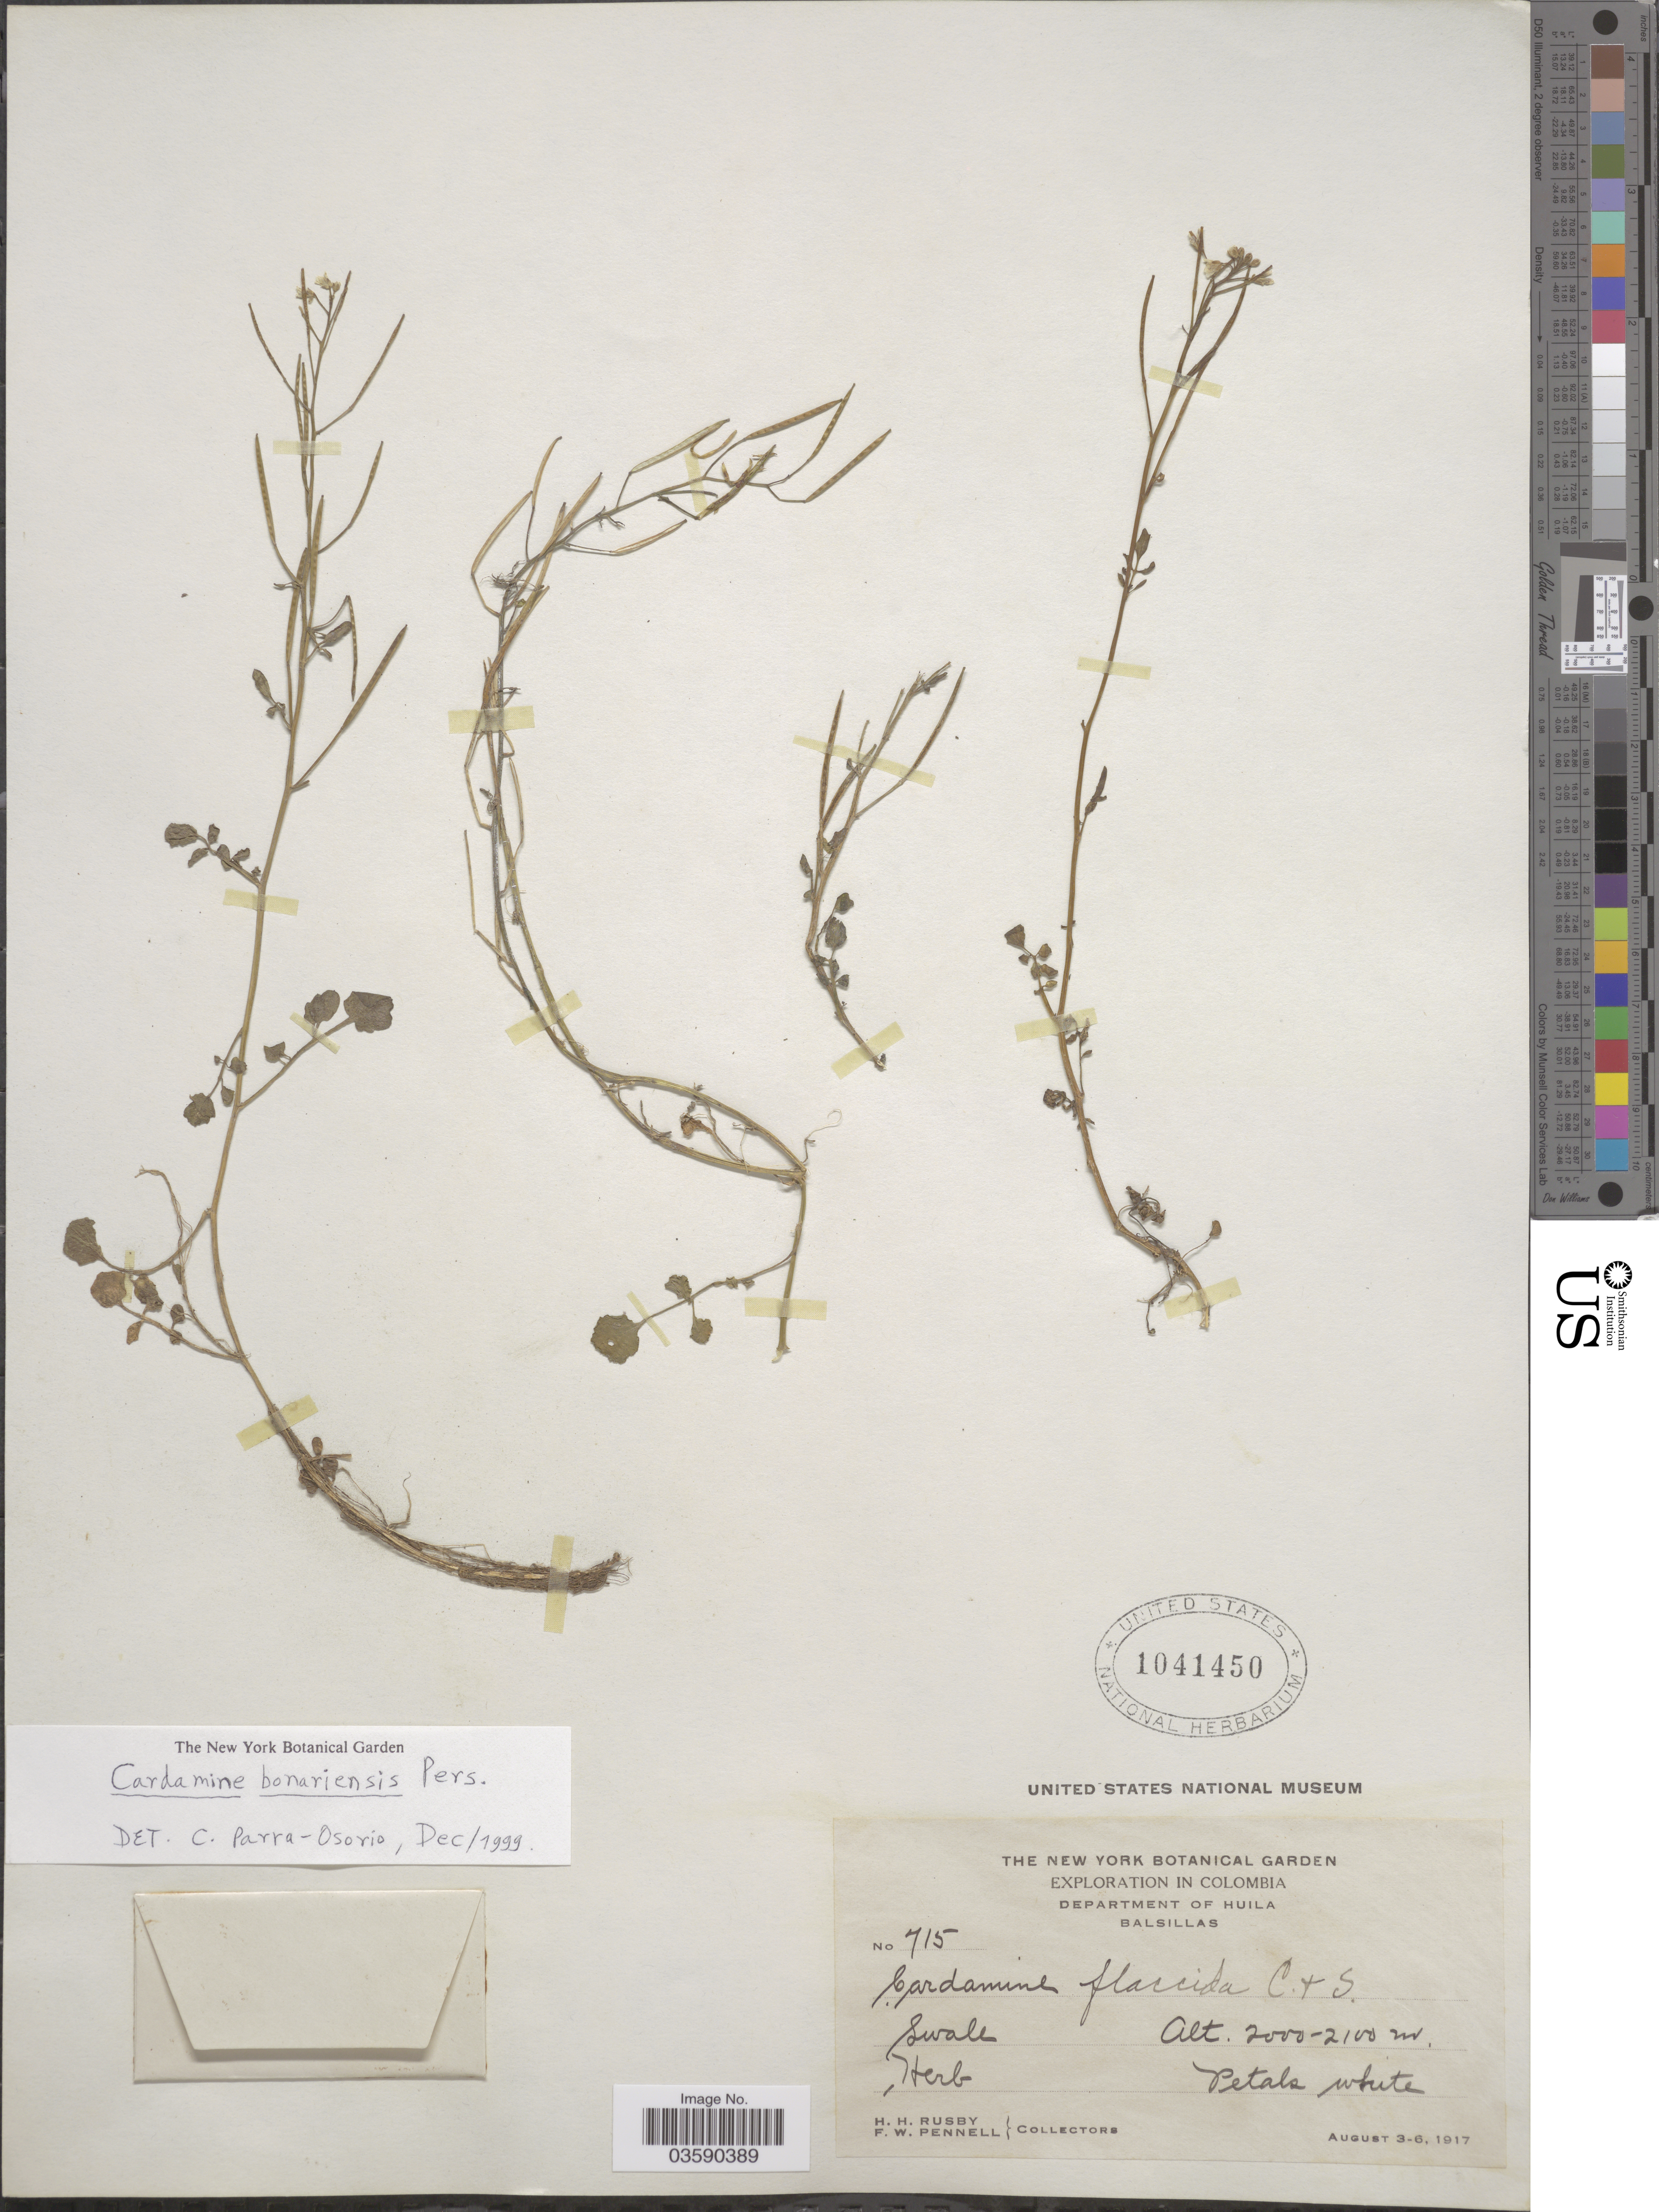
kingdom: Plantae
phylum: Tracheophyta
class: Magnoliopsida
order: Brassicales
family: Brassicaceae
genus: Cardamine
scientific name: Cardamine bonariensis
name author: Pers.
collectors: H. H. Rusby & F. W. Pennell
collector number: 715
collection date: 1917-08-03/1917-08-06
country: Colombia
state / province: Huila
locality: Department of Huila. Balsillas.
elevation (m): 2000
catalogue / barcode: US 1041450